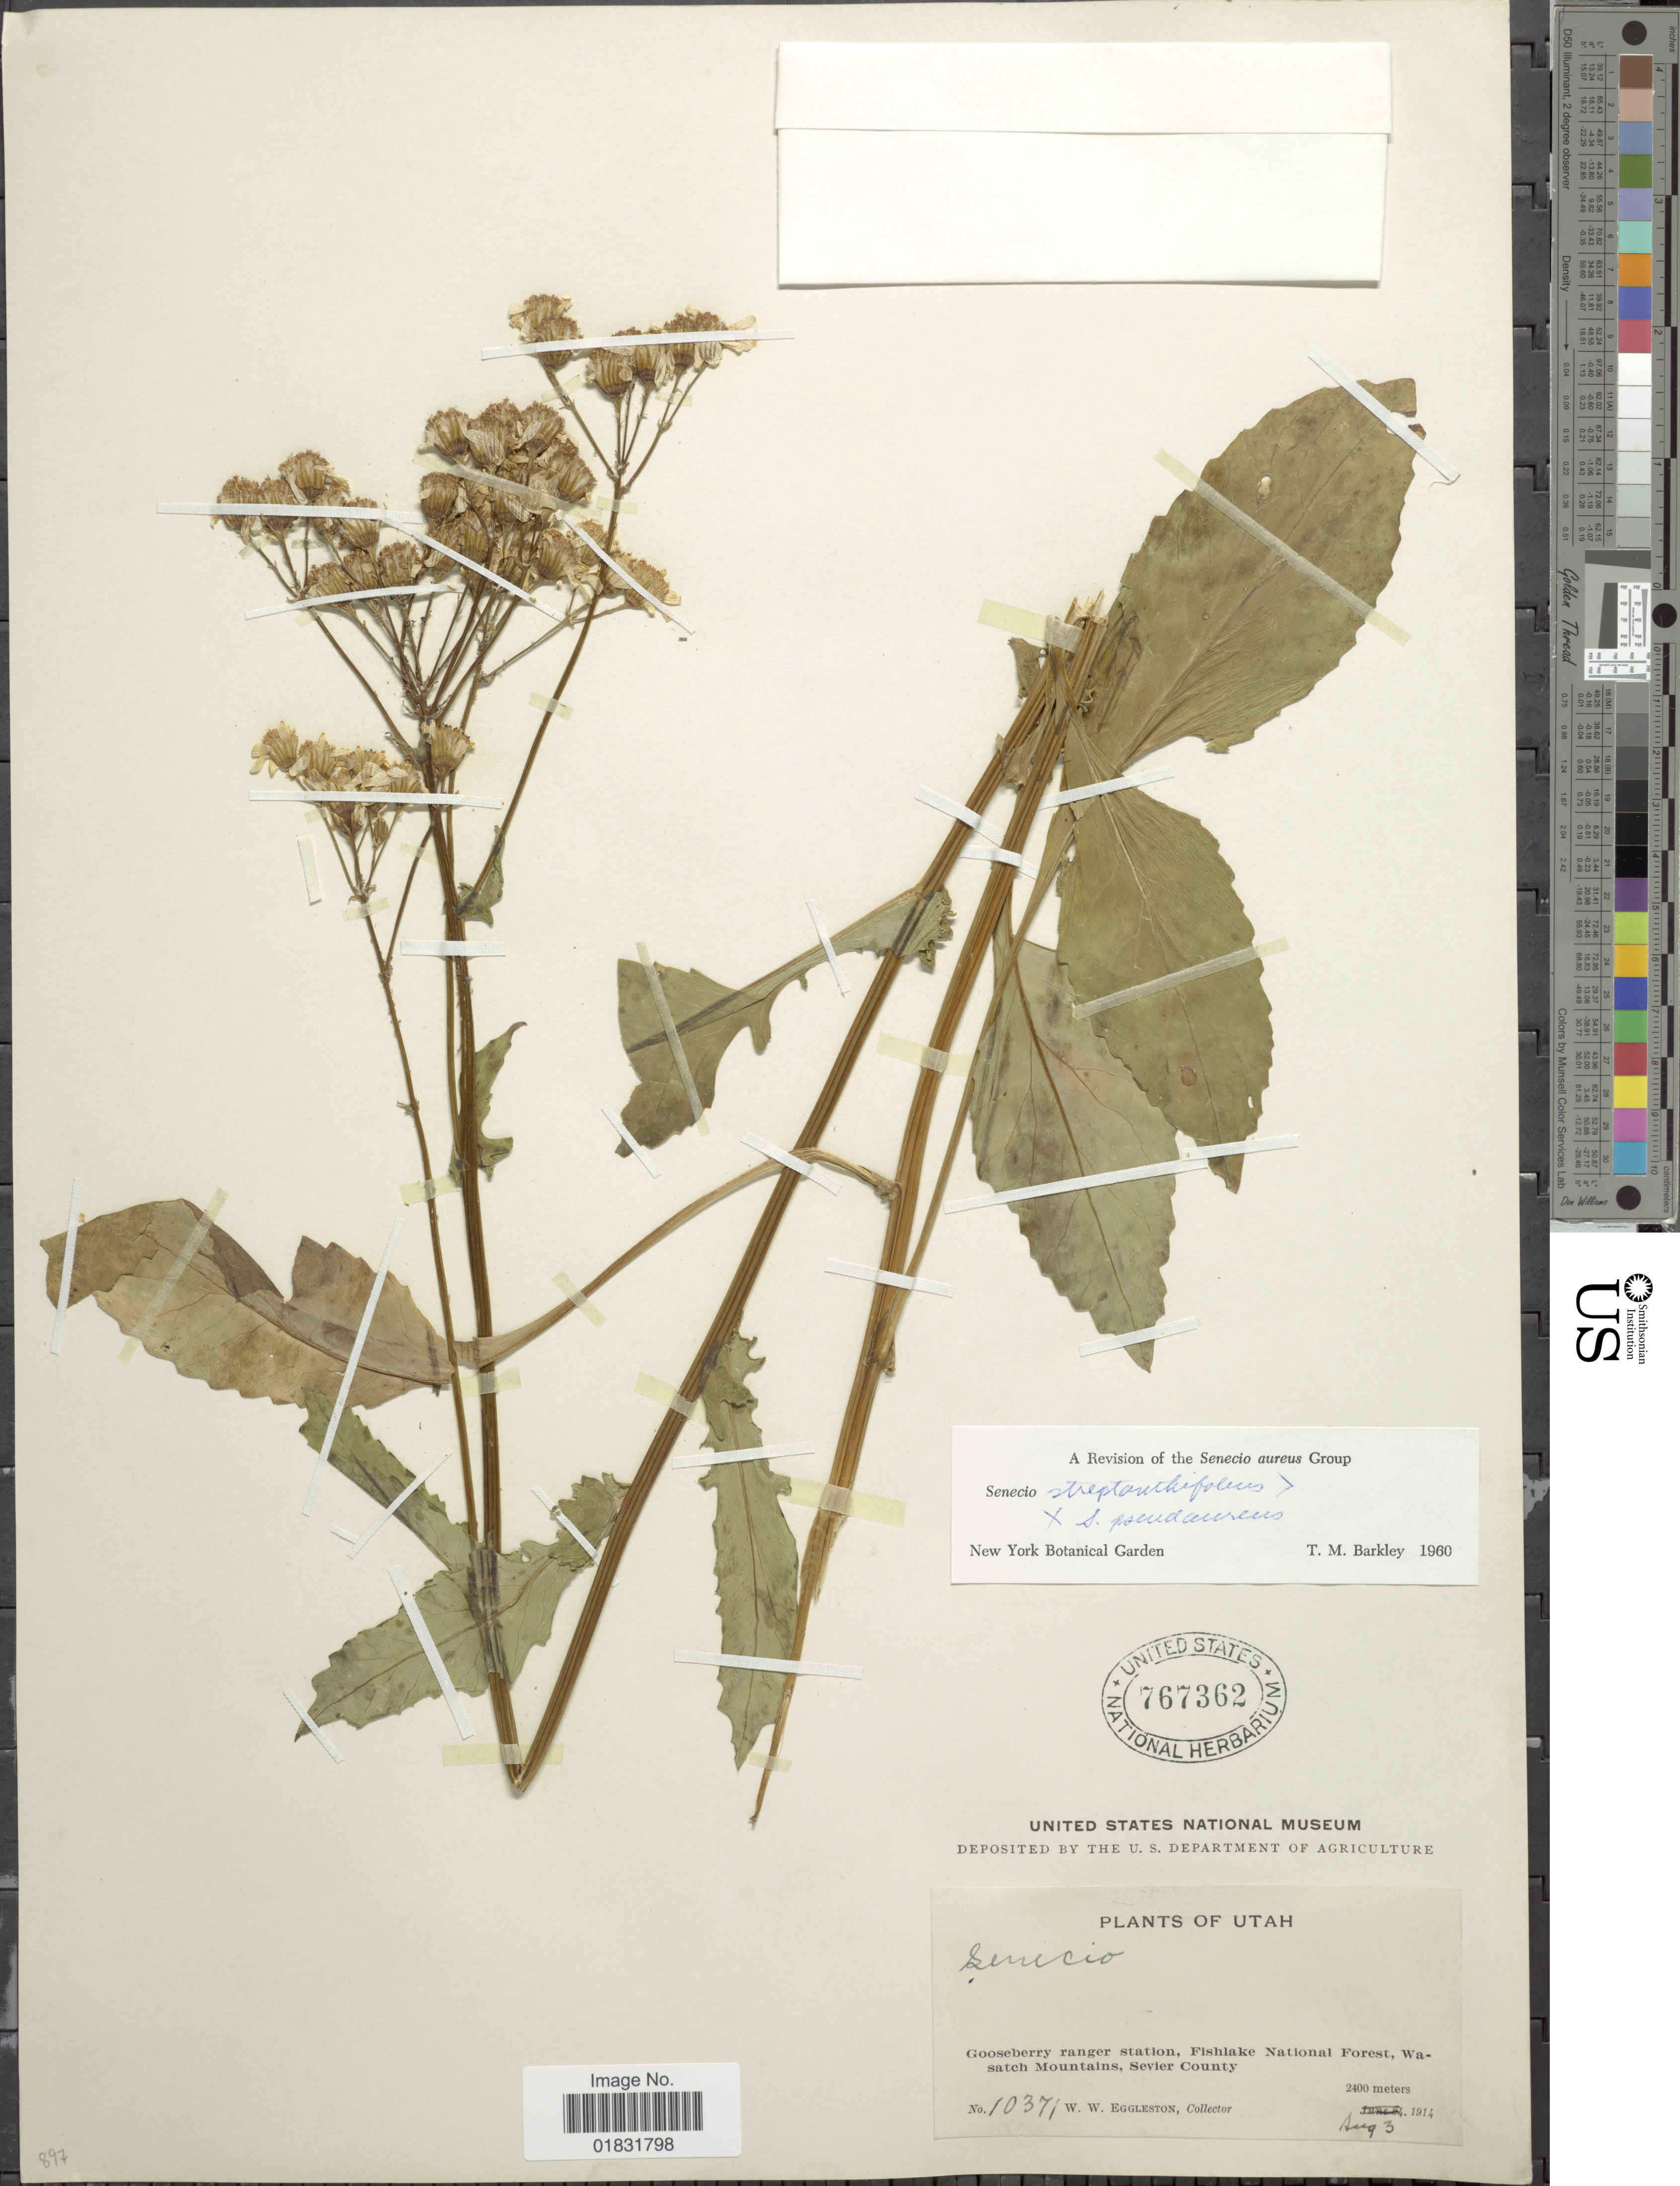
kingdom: Plantae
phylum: Tracheophyta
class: Magnoliopsida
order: Asterales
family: Asteraceae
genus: Packera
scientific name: Packera pseudaurea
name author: (Rydb.) W.A. Weber & Á. Löve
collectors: W. W. Eggleston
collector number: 10371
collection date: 1914-08-03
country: Turkey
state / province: Kutahya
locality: Goosberry ranger station, Fishlake National Forest, Wasatch Mountains, Sevier County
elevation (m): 2400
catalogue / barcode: US 767362